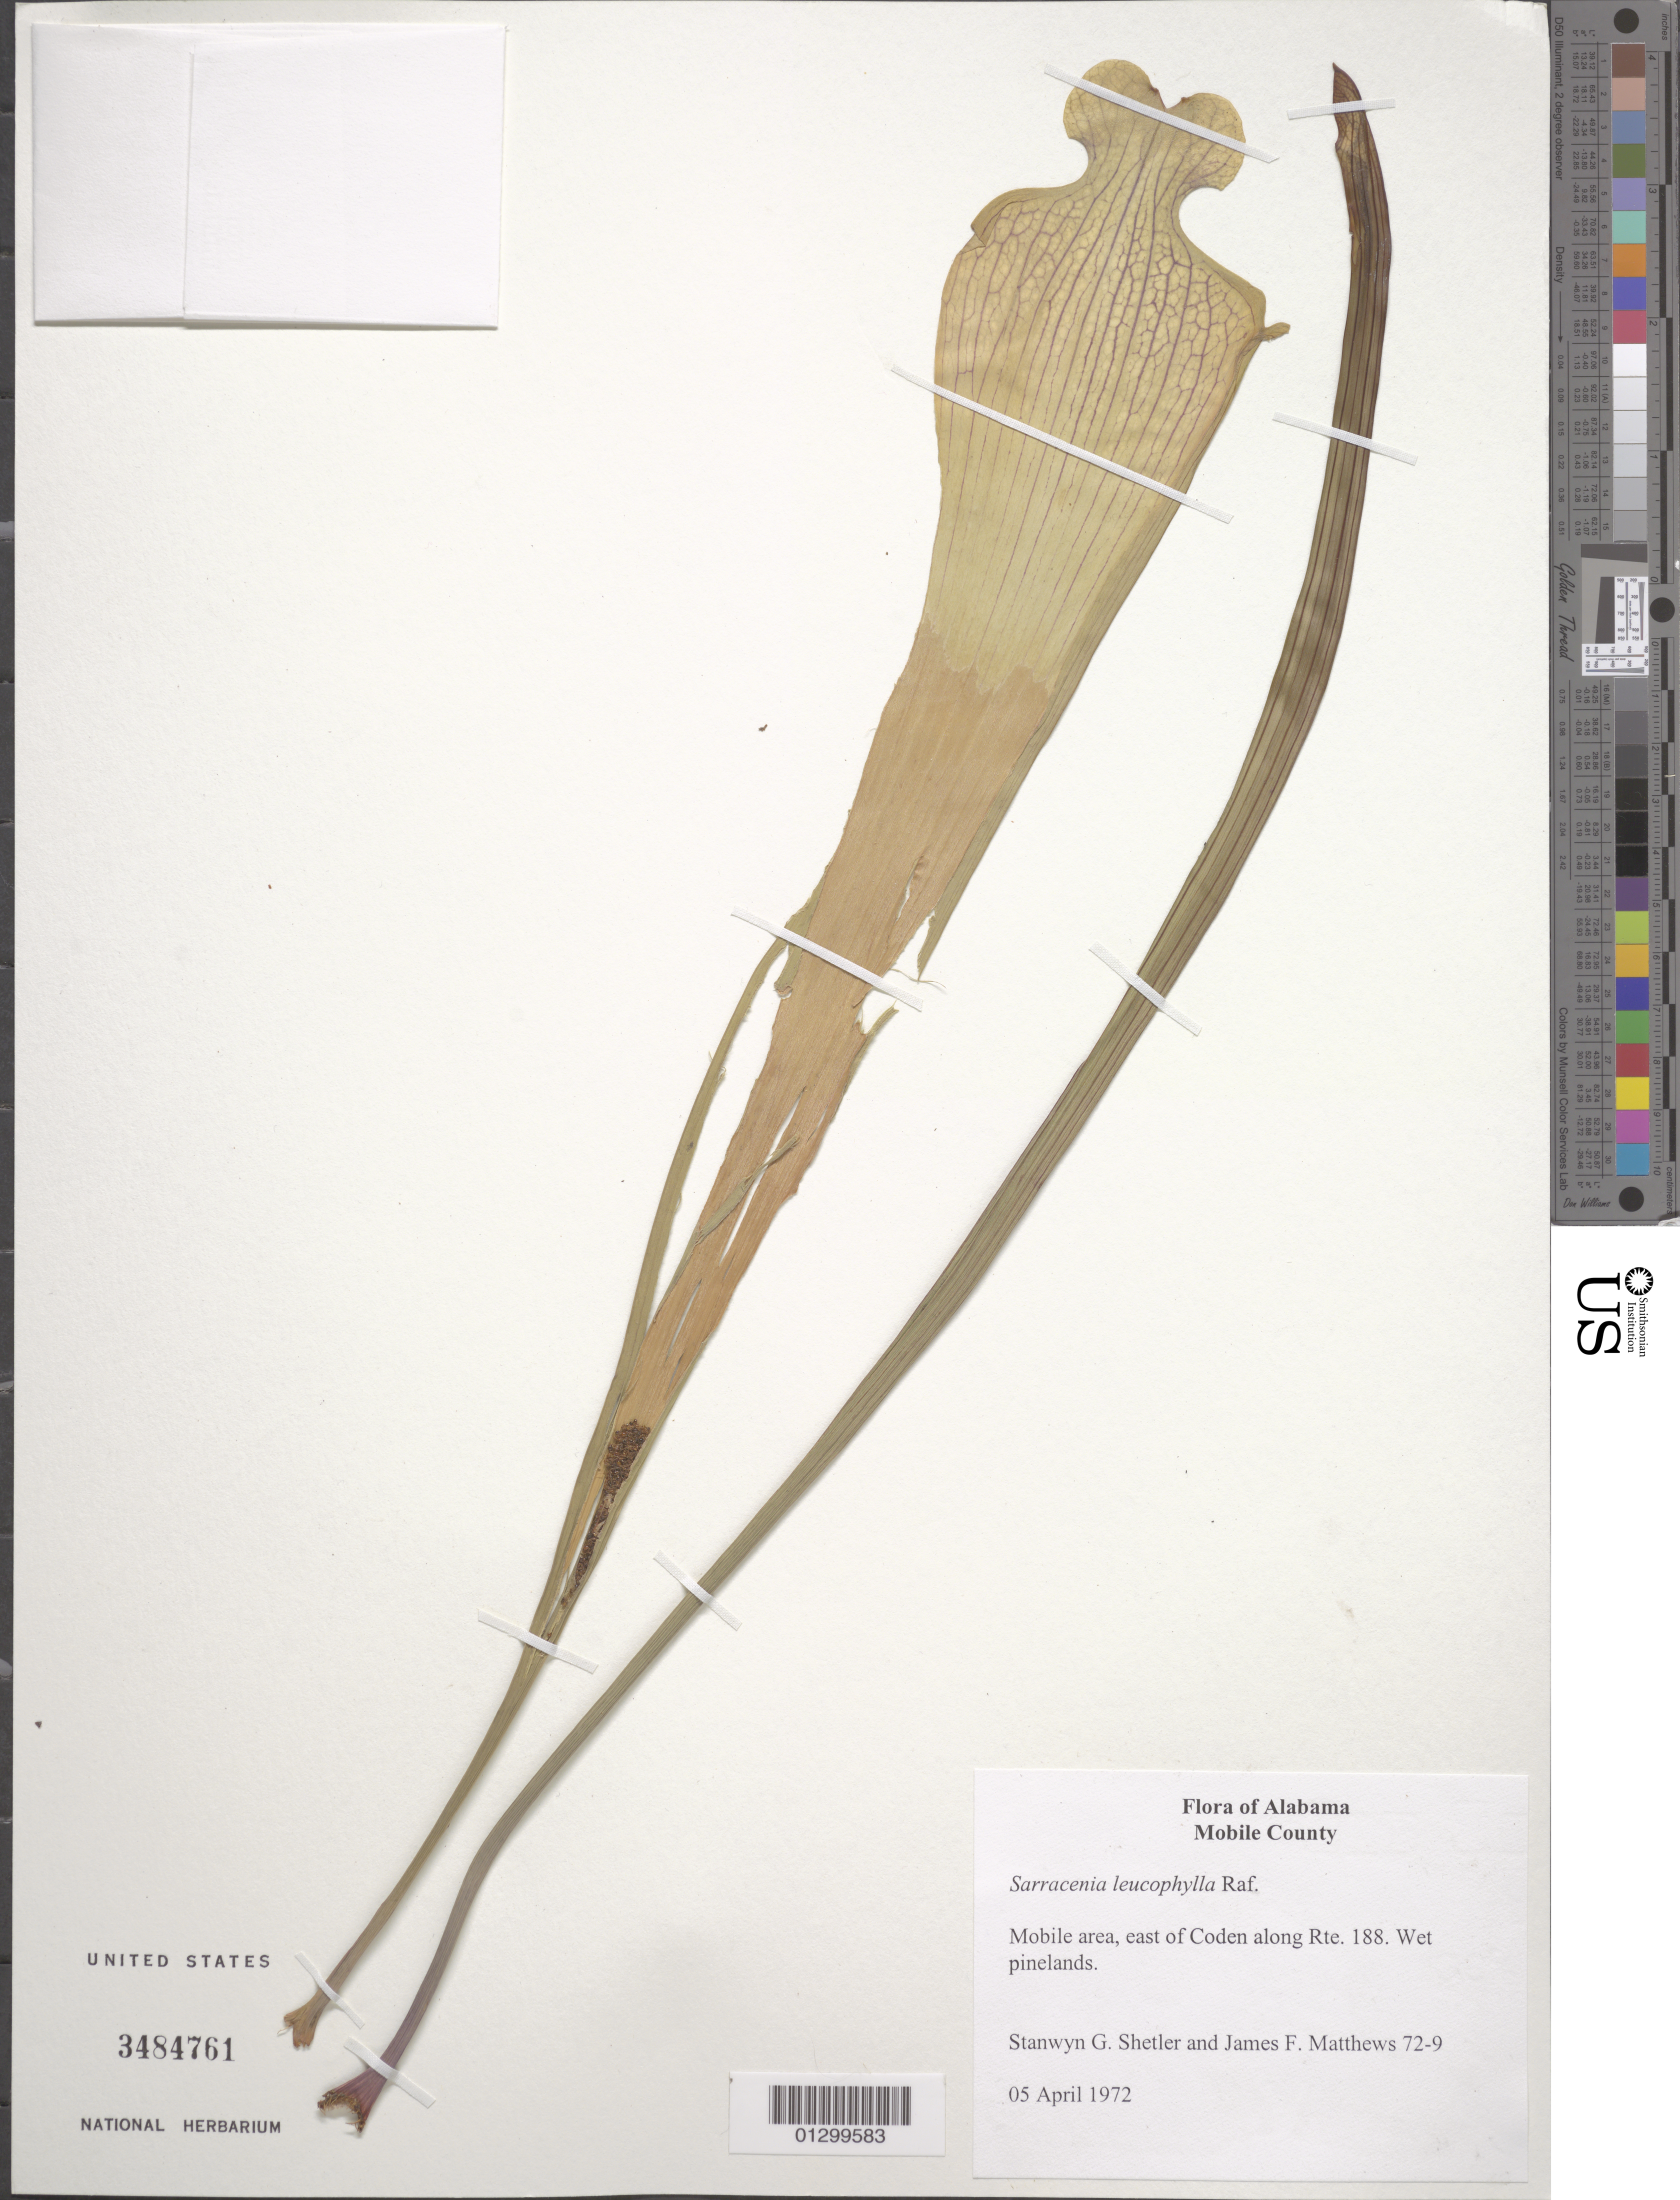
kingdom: Plantae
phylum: Tracheophyta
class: Magnoliopsida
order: Ericales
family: Sarraceniaceae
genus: Sarracenia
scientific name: Sarracenia leucophylla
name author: Raf.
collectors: S. Shetler & J. F. Matthews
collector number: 72-9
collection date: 1972-04-05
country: United States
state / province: Alabama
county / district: Mobile County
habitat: Wet pinelands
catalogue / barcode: US 3484761